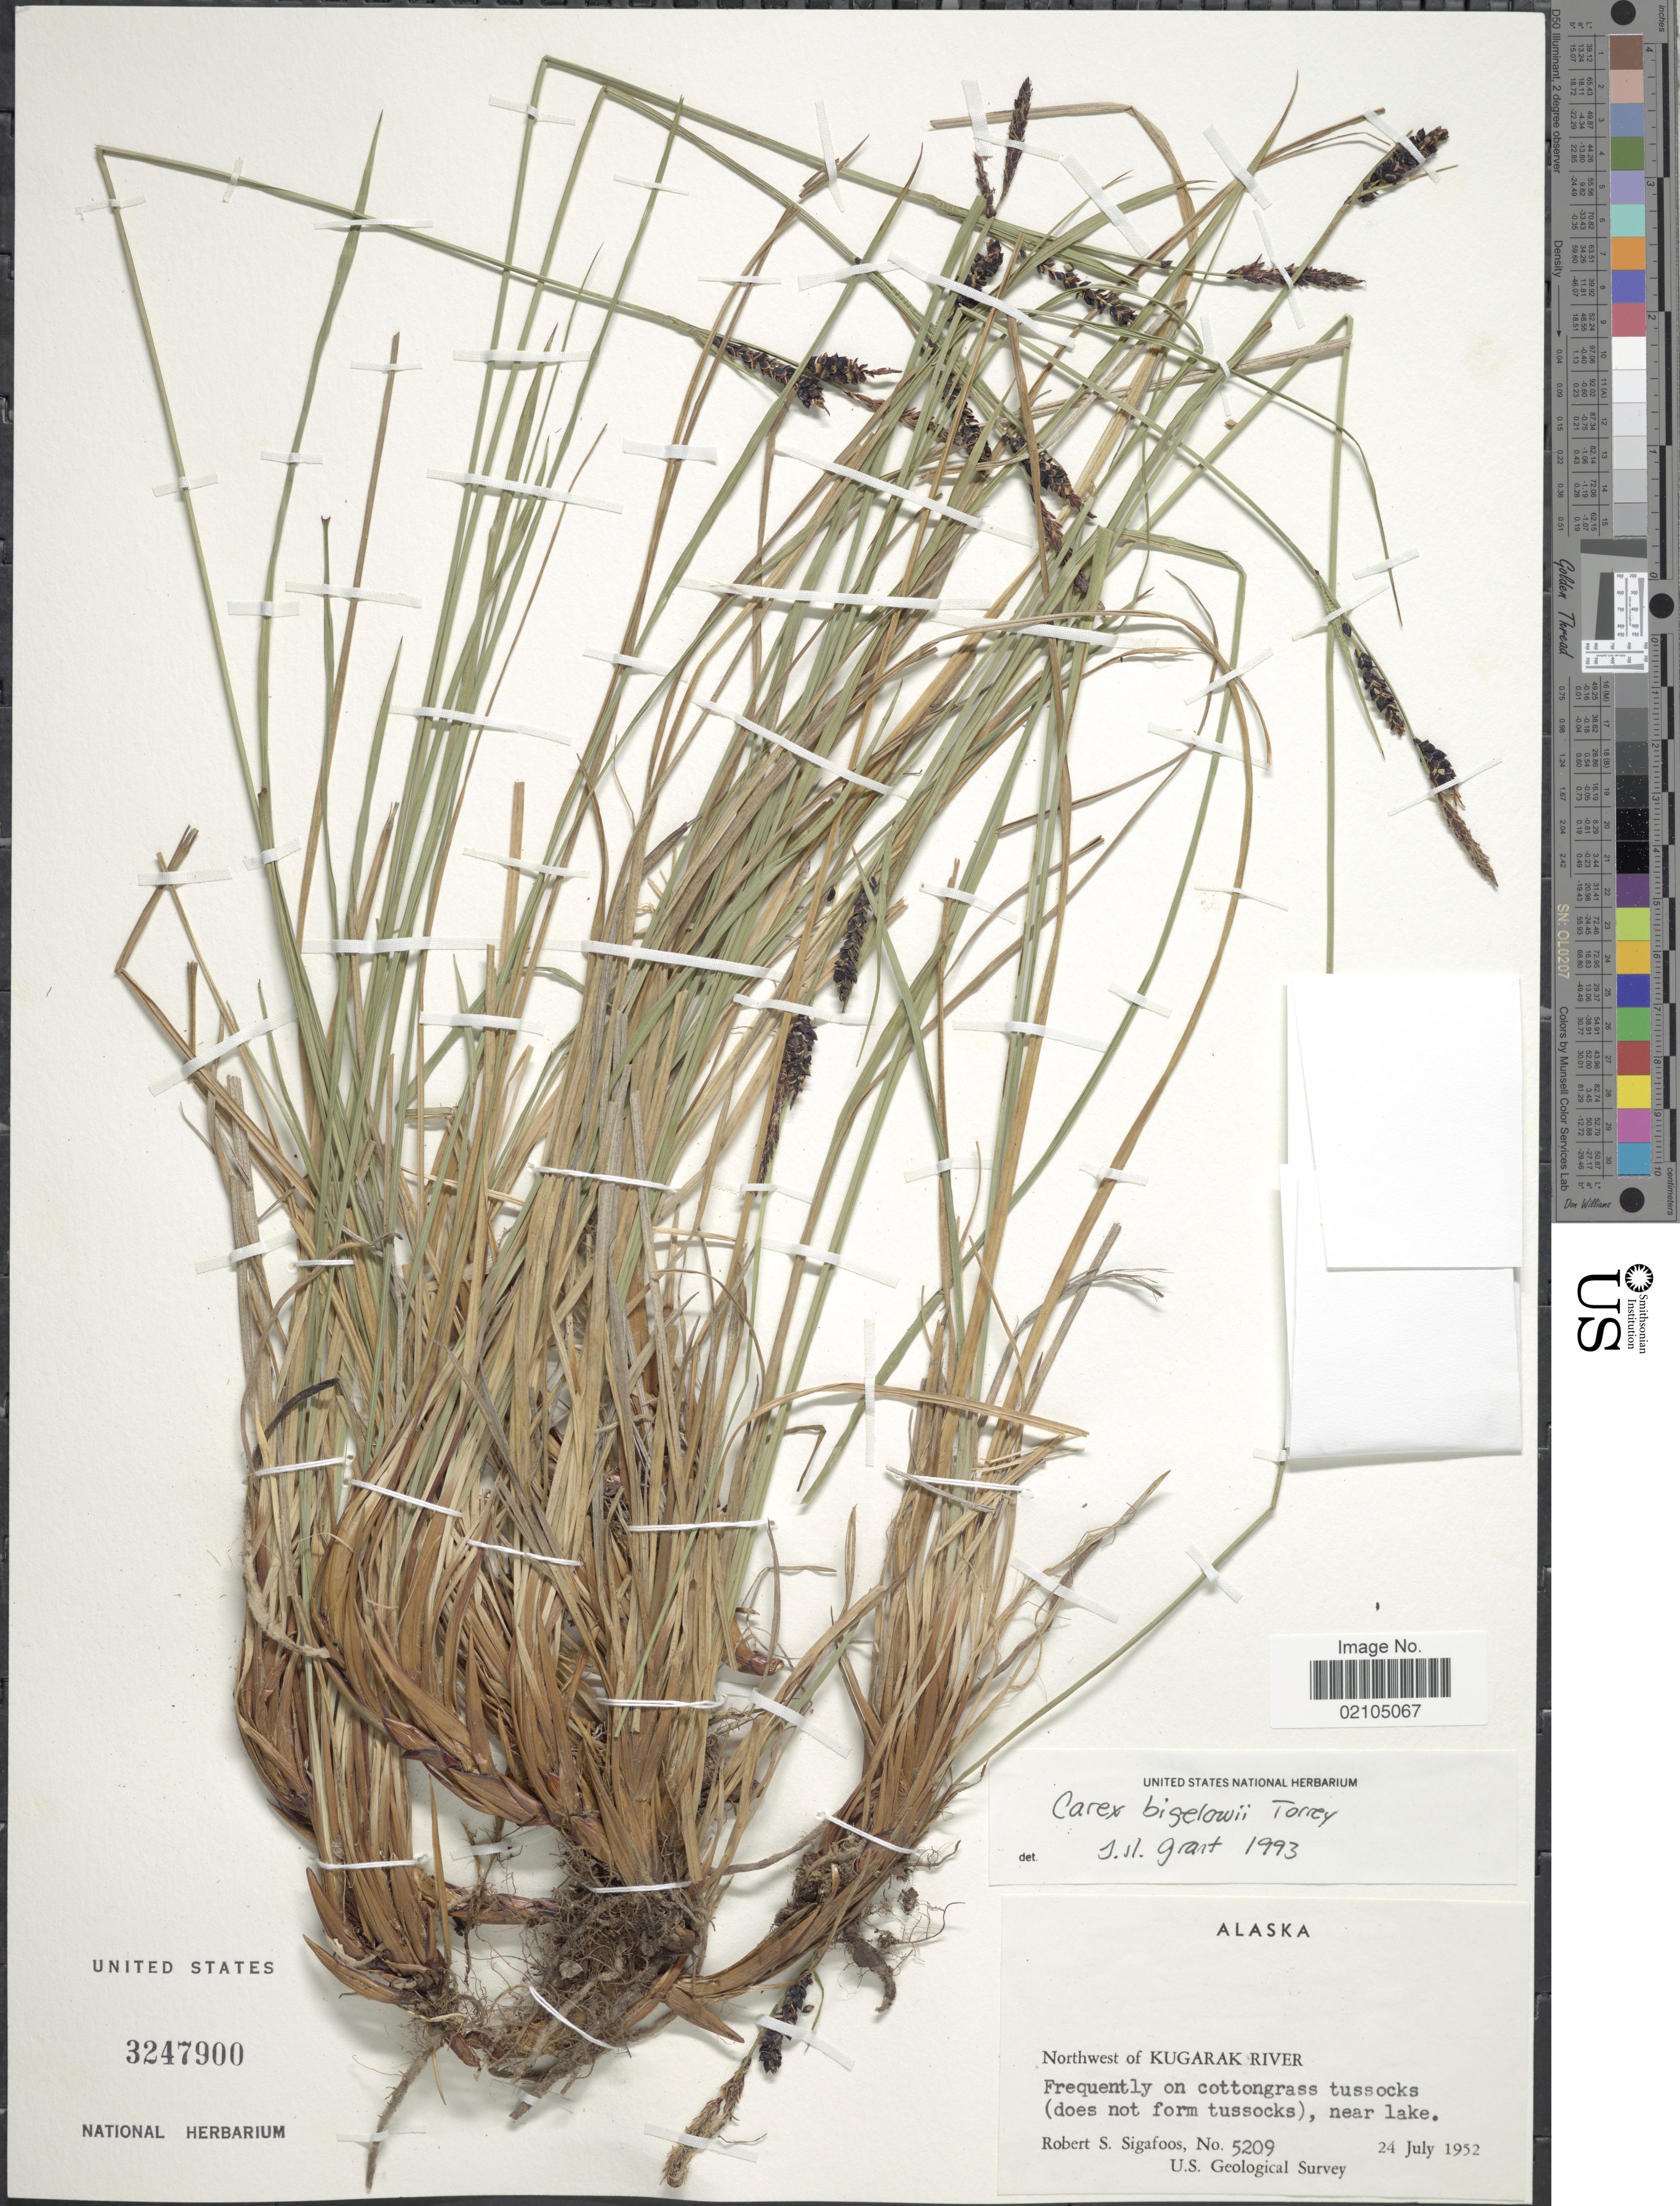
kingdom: Plantae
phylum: Tracheophyta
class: Liliopsida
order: Poales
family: Cyperaceae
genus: Carex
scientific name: Carex bigelowii subsp. lugens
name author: (Holm) T.V. Egorova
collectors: R. Sigafoos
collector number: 5209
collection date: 1952-07-24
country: United States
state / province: Alaska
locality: Northwest of Kugarak River. Frequently on cottongras tussocks (does not form tussocks), near lake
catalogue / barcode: US 3247900